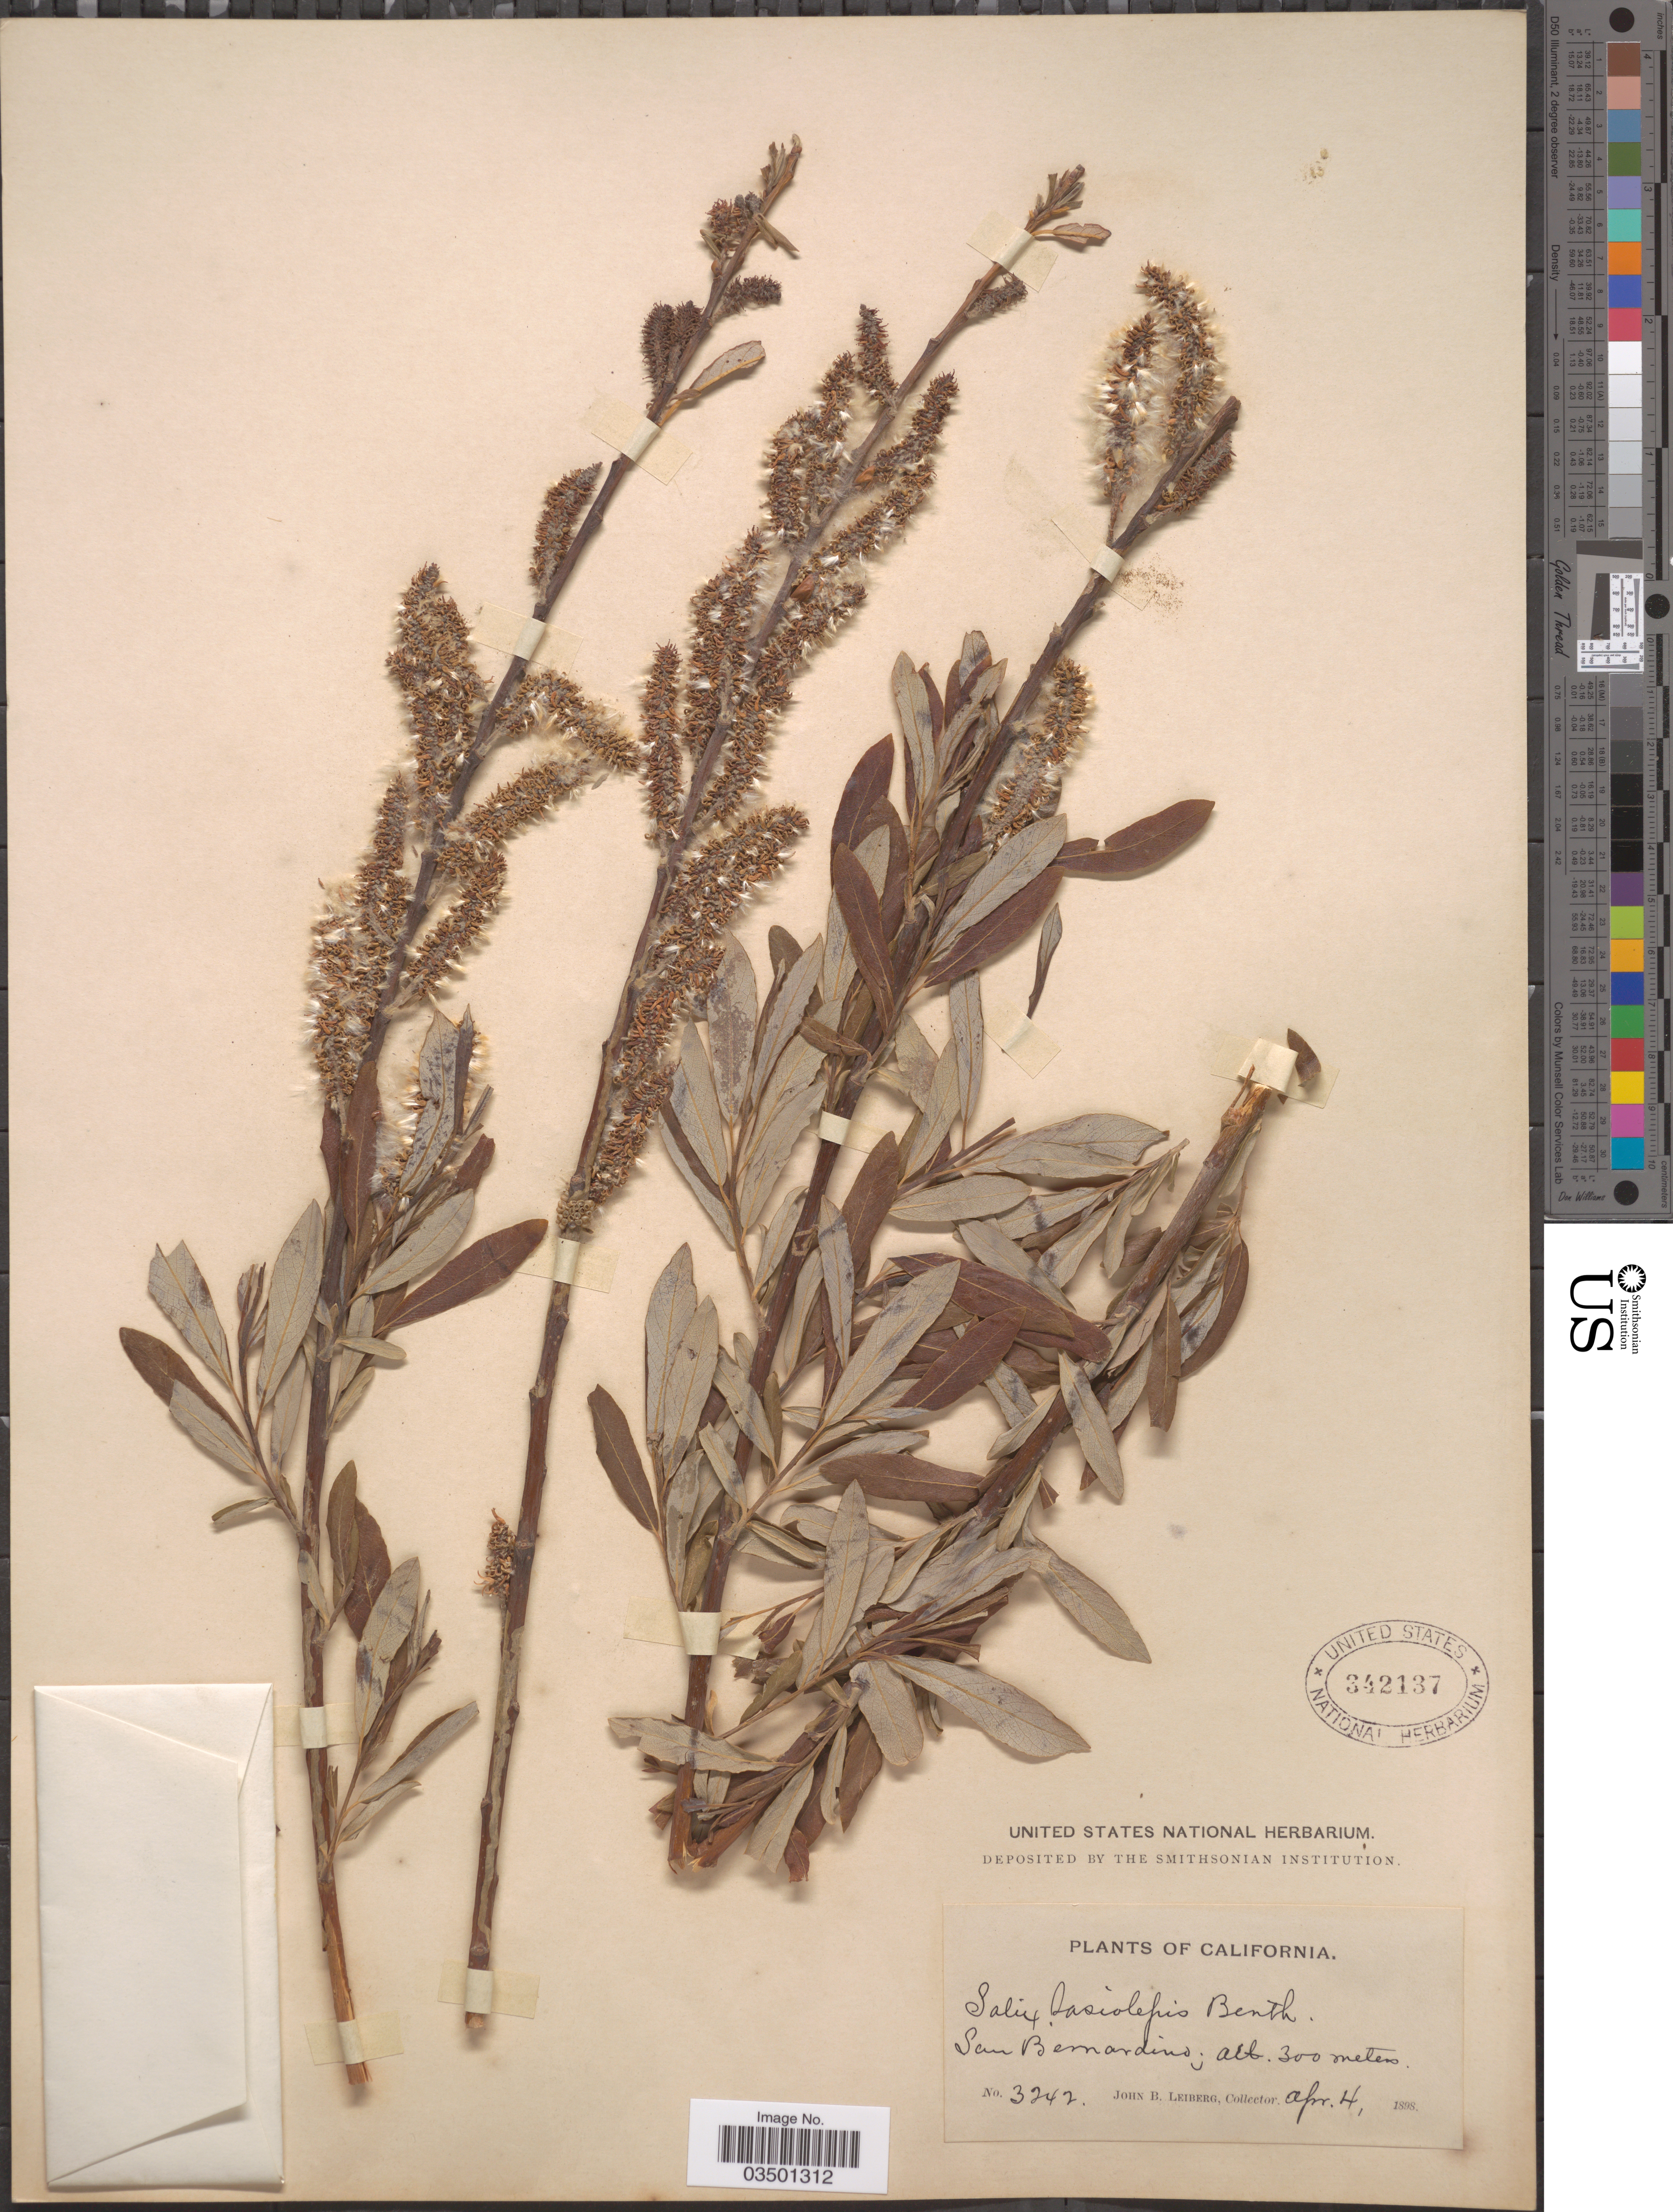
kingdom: Plantae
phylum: Tracheophyta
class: Magnoliopsida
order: Malpighiales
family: Salicaceae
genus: Salix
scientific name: Salix lasiolepis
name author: Benth.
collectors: J. B. Leiberg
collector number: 3242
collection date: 1898-04-04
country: United States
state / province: California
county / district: San Bernardino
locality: San Bernardino.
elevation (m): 300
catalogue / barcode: US 342137